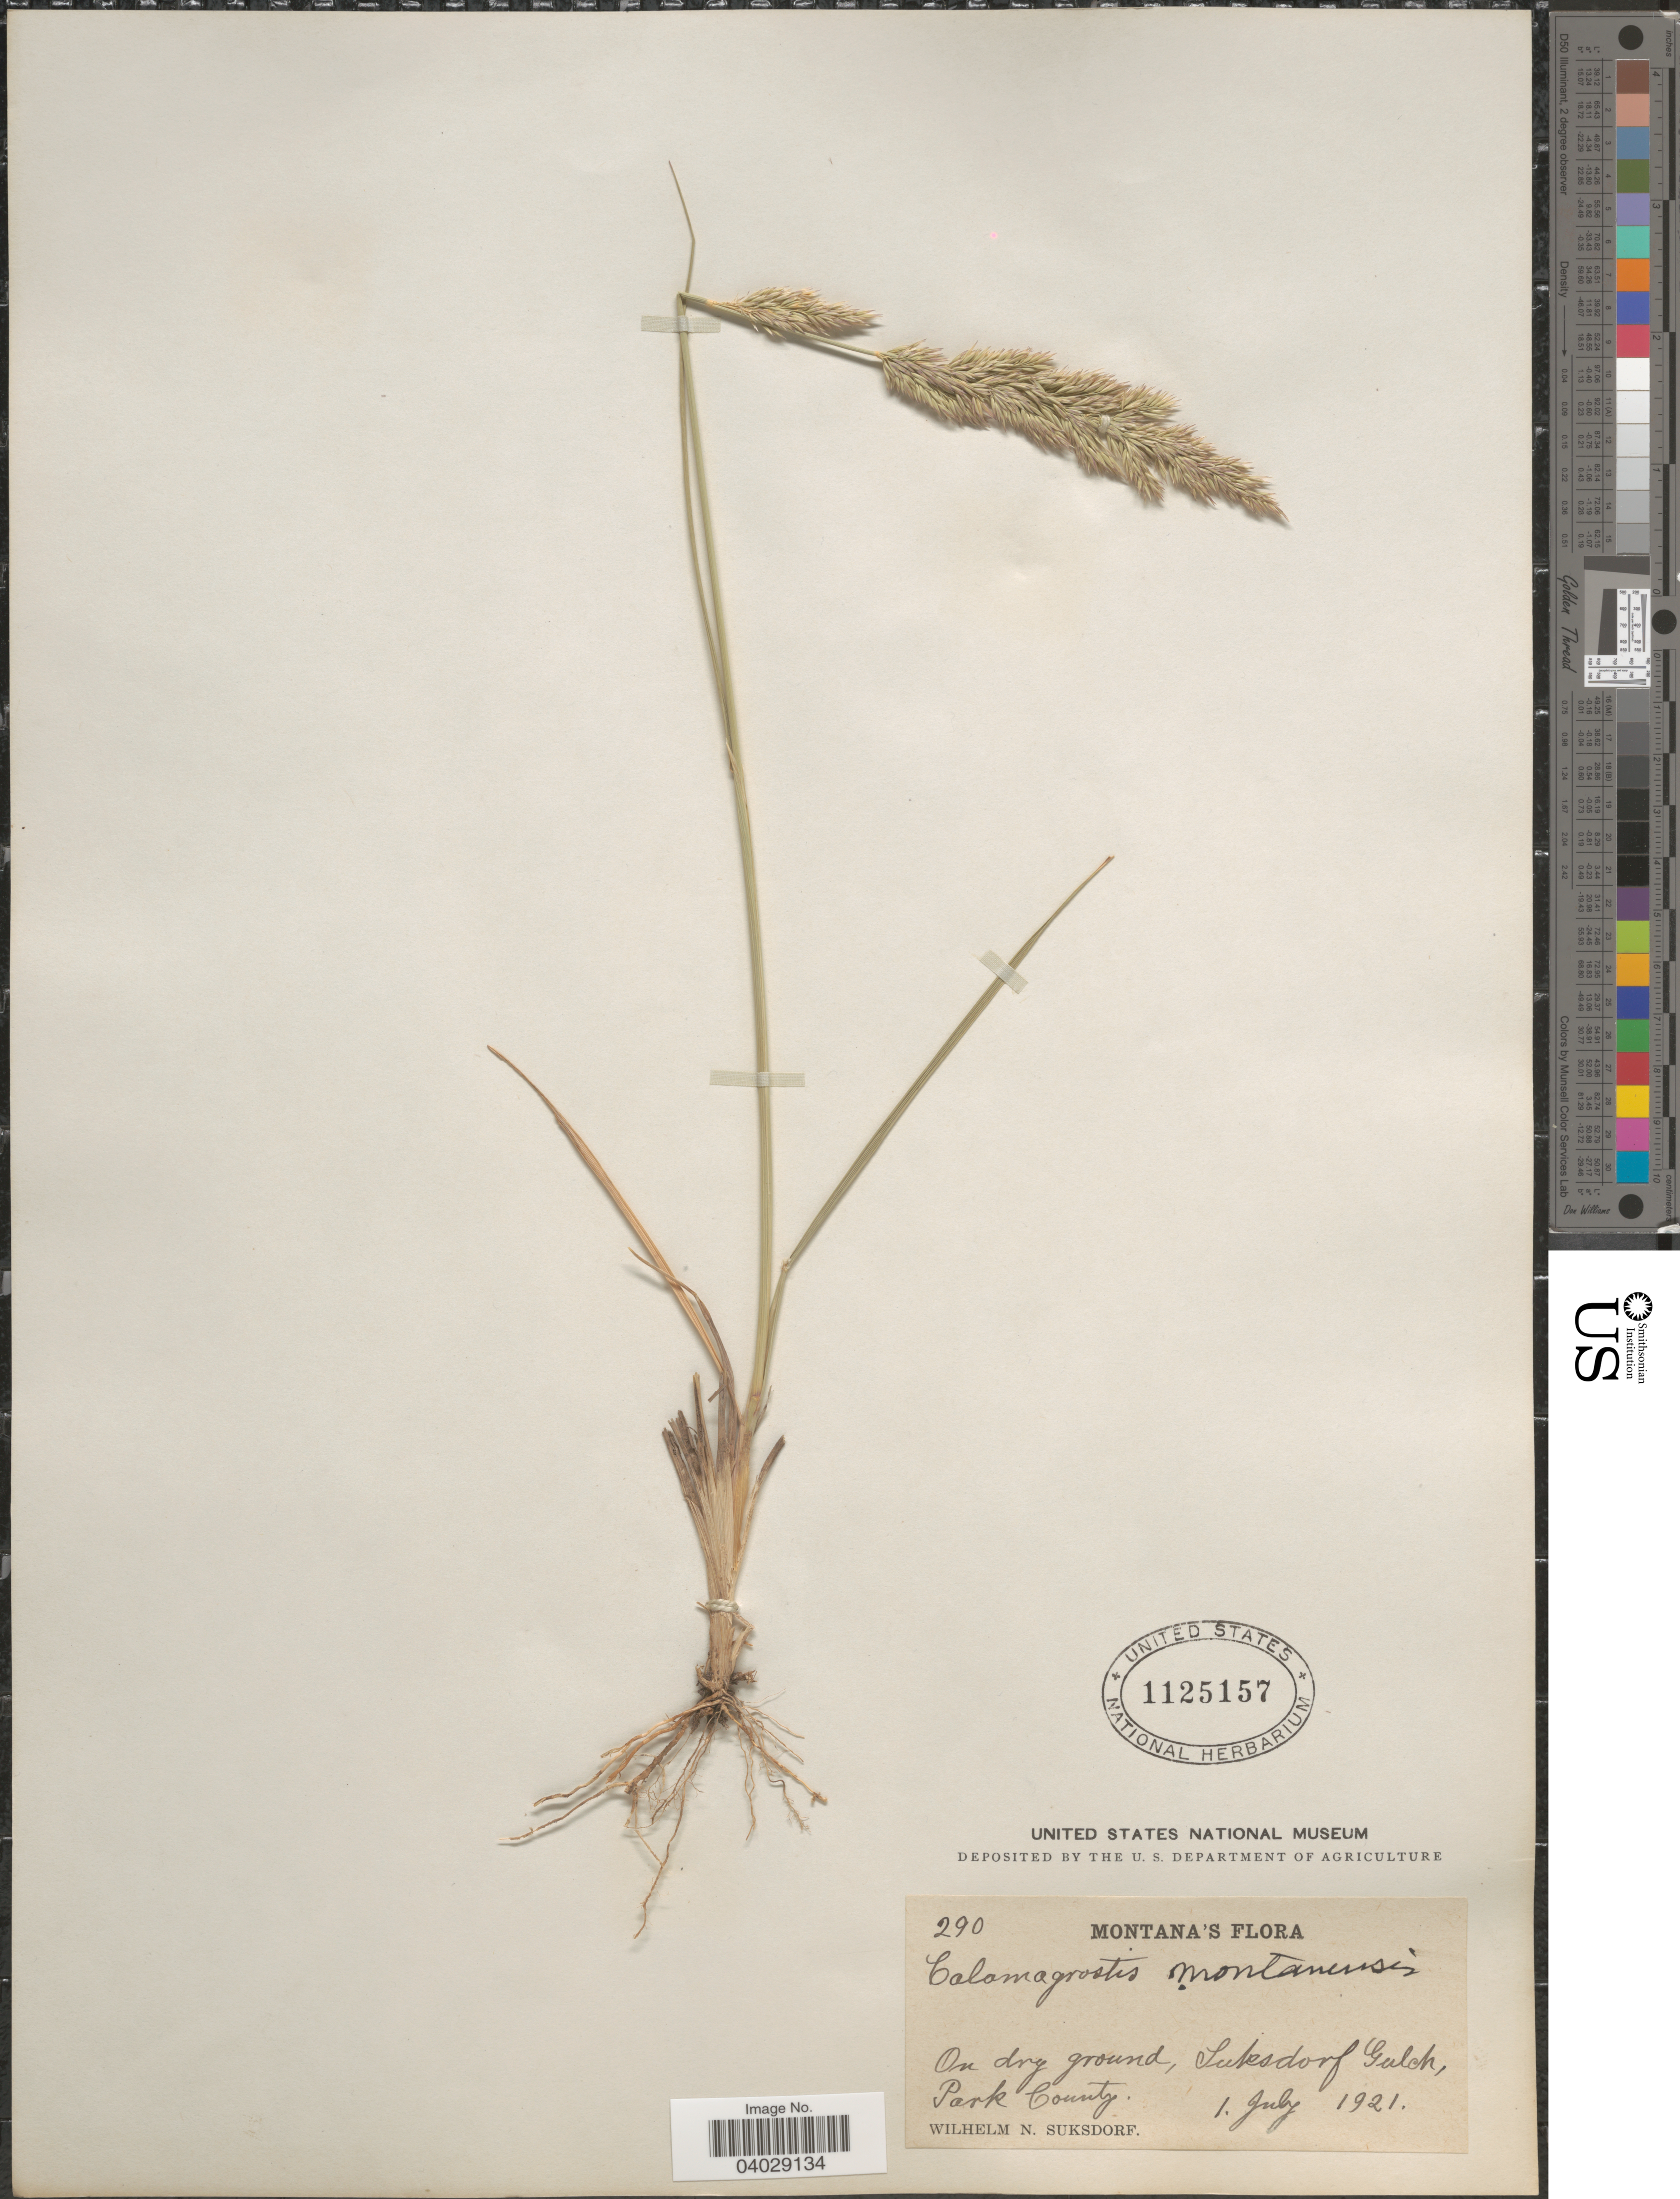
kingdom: Plantae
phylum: Tracheophyta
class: Liliopsida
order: Poales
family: Poaceae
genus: Calamagrostis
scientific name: Calamagrostis montanensis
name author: Scribn. ex Vasey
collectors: W. N. Suksdorf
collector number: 290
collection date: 1921-07-01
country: United States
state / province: Montana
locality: Suksdorf Gulch, Park County.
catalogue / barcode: US 1125157